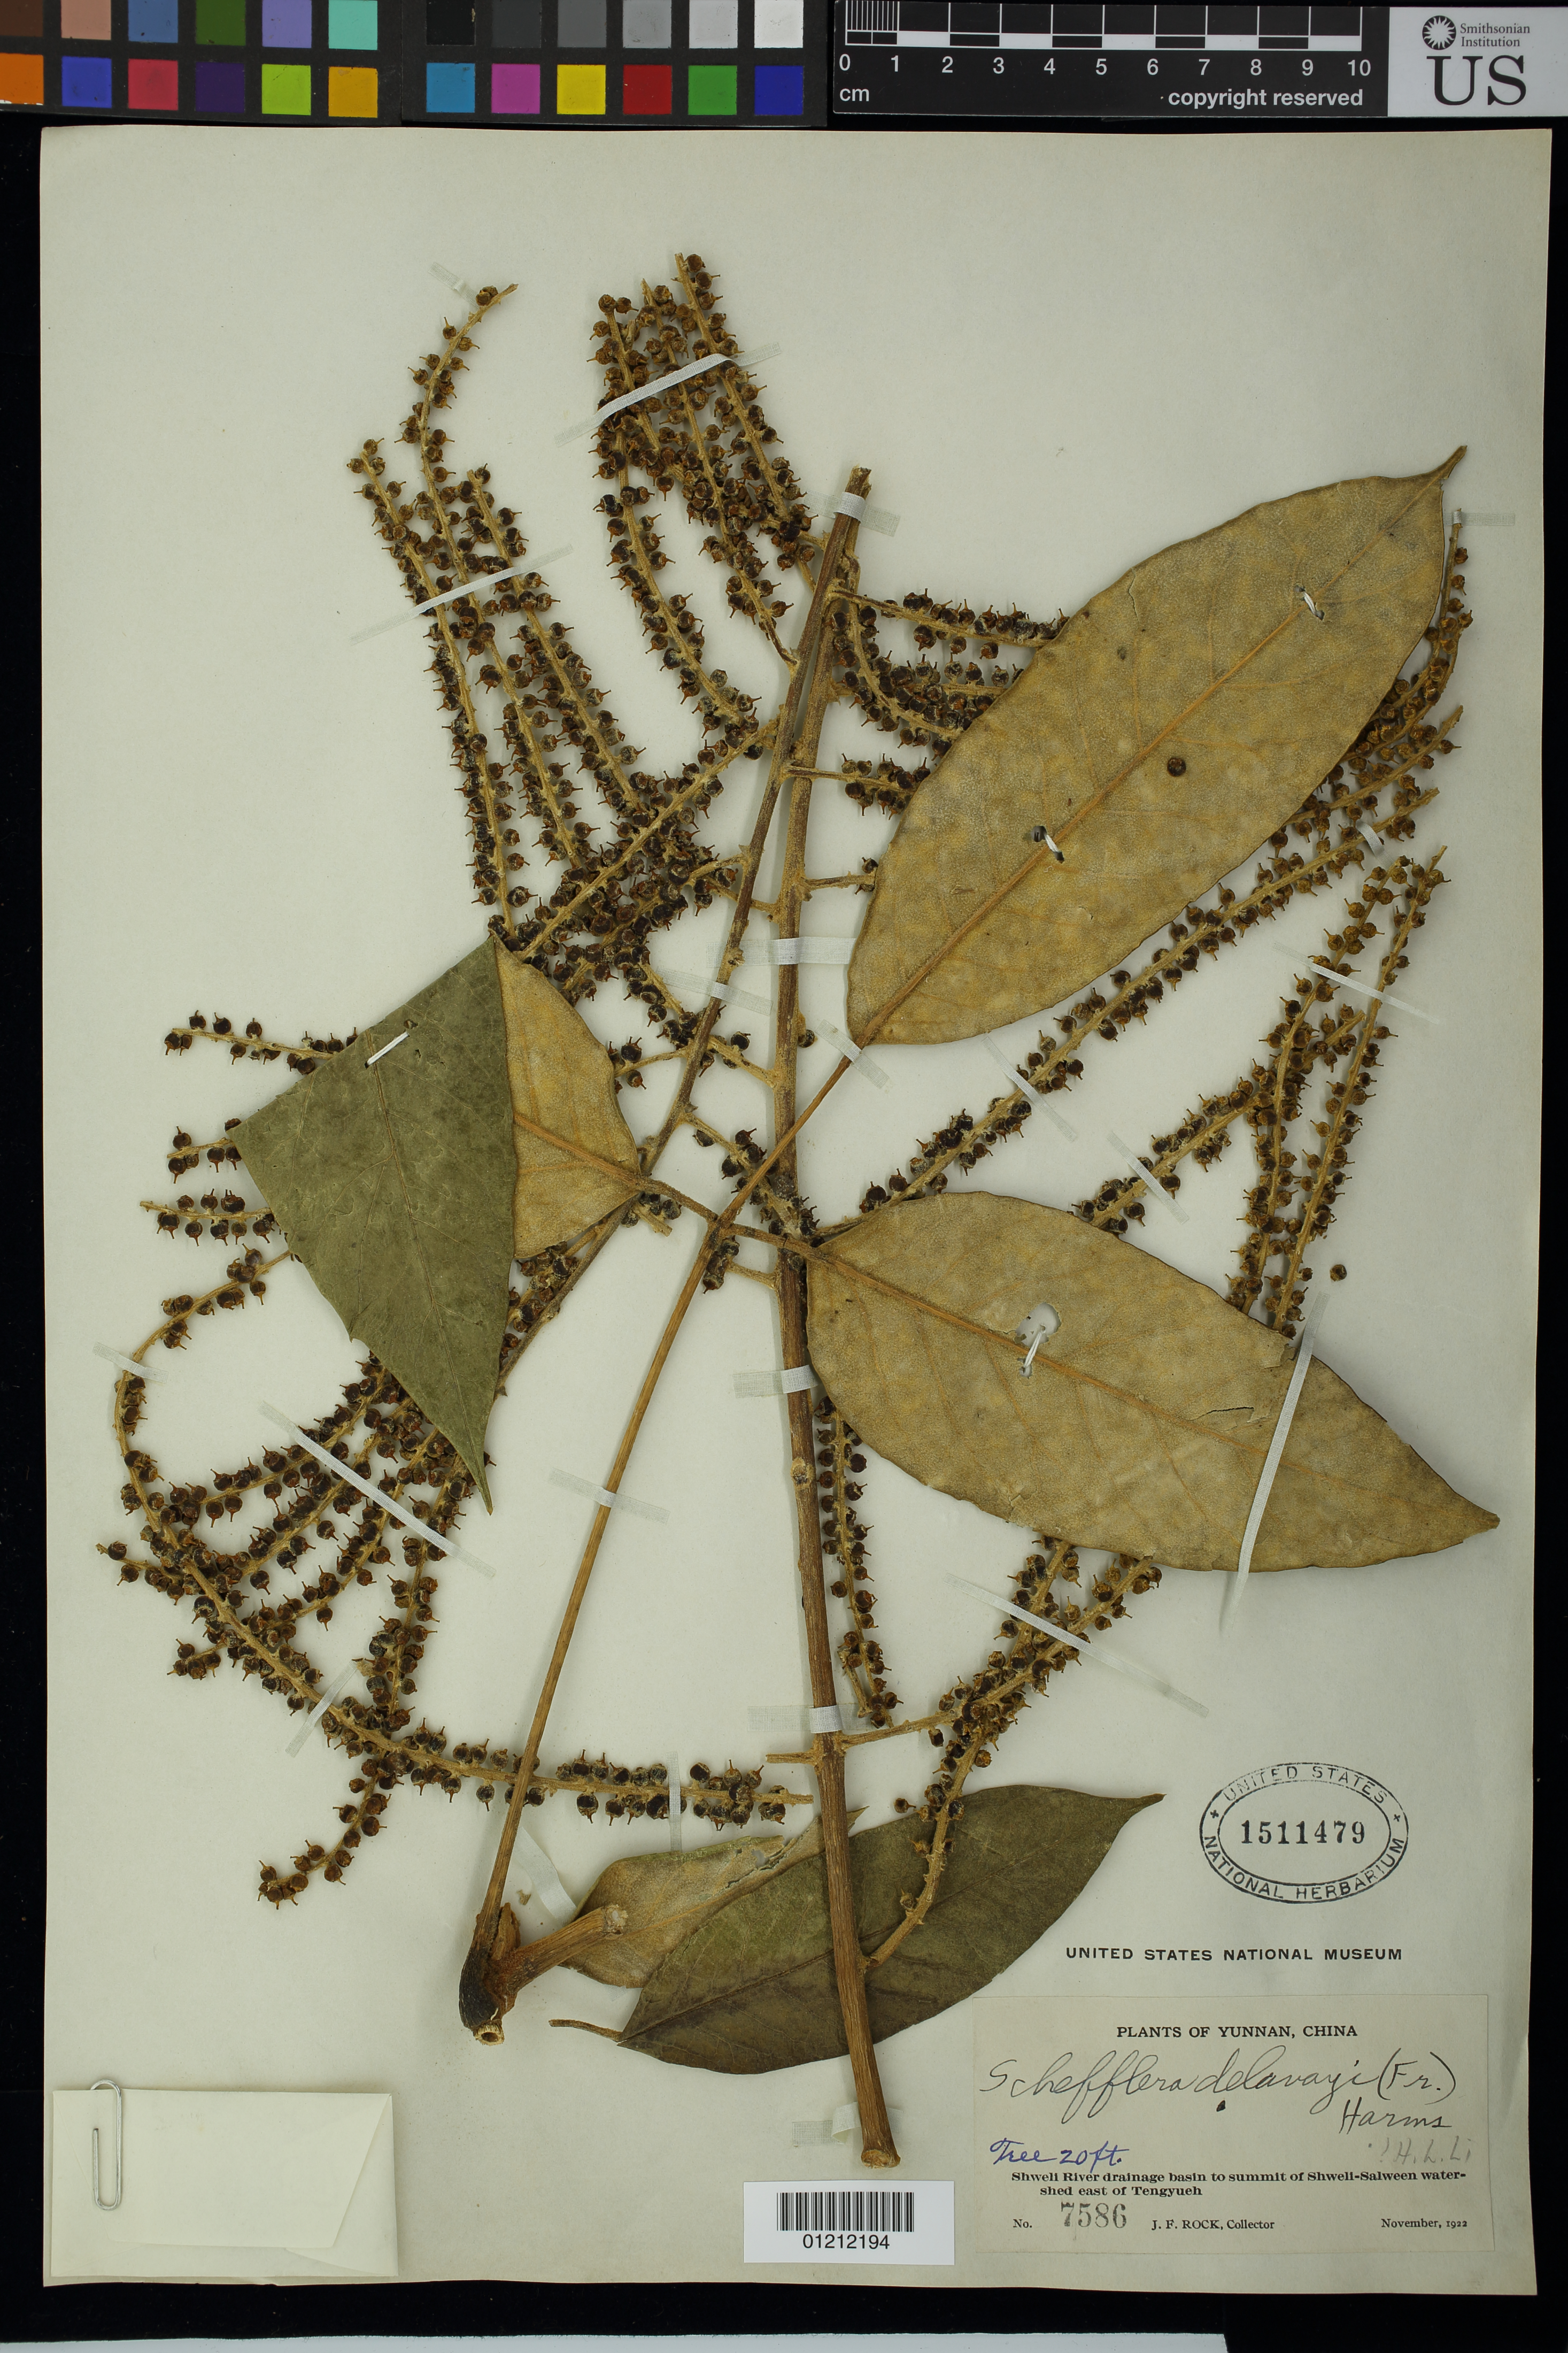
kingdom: Plantae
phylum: Tracheophyta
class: Magnoliopsida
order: Apiales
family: Araliaceae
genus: Schefflera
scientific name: Schefflera delavayi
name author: (Franch.) Harms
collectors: J. F. Rock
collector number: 7586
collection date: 1922-11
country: China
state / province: Yunnan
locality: Shweli River drainage basin to summit of Shweli-Salween watershed east of Tengyueh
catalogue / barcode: US 1511479